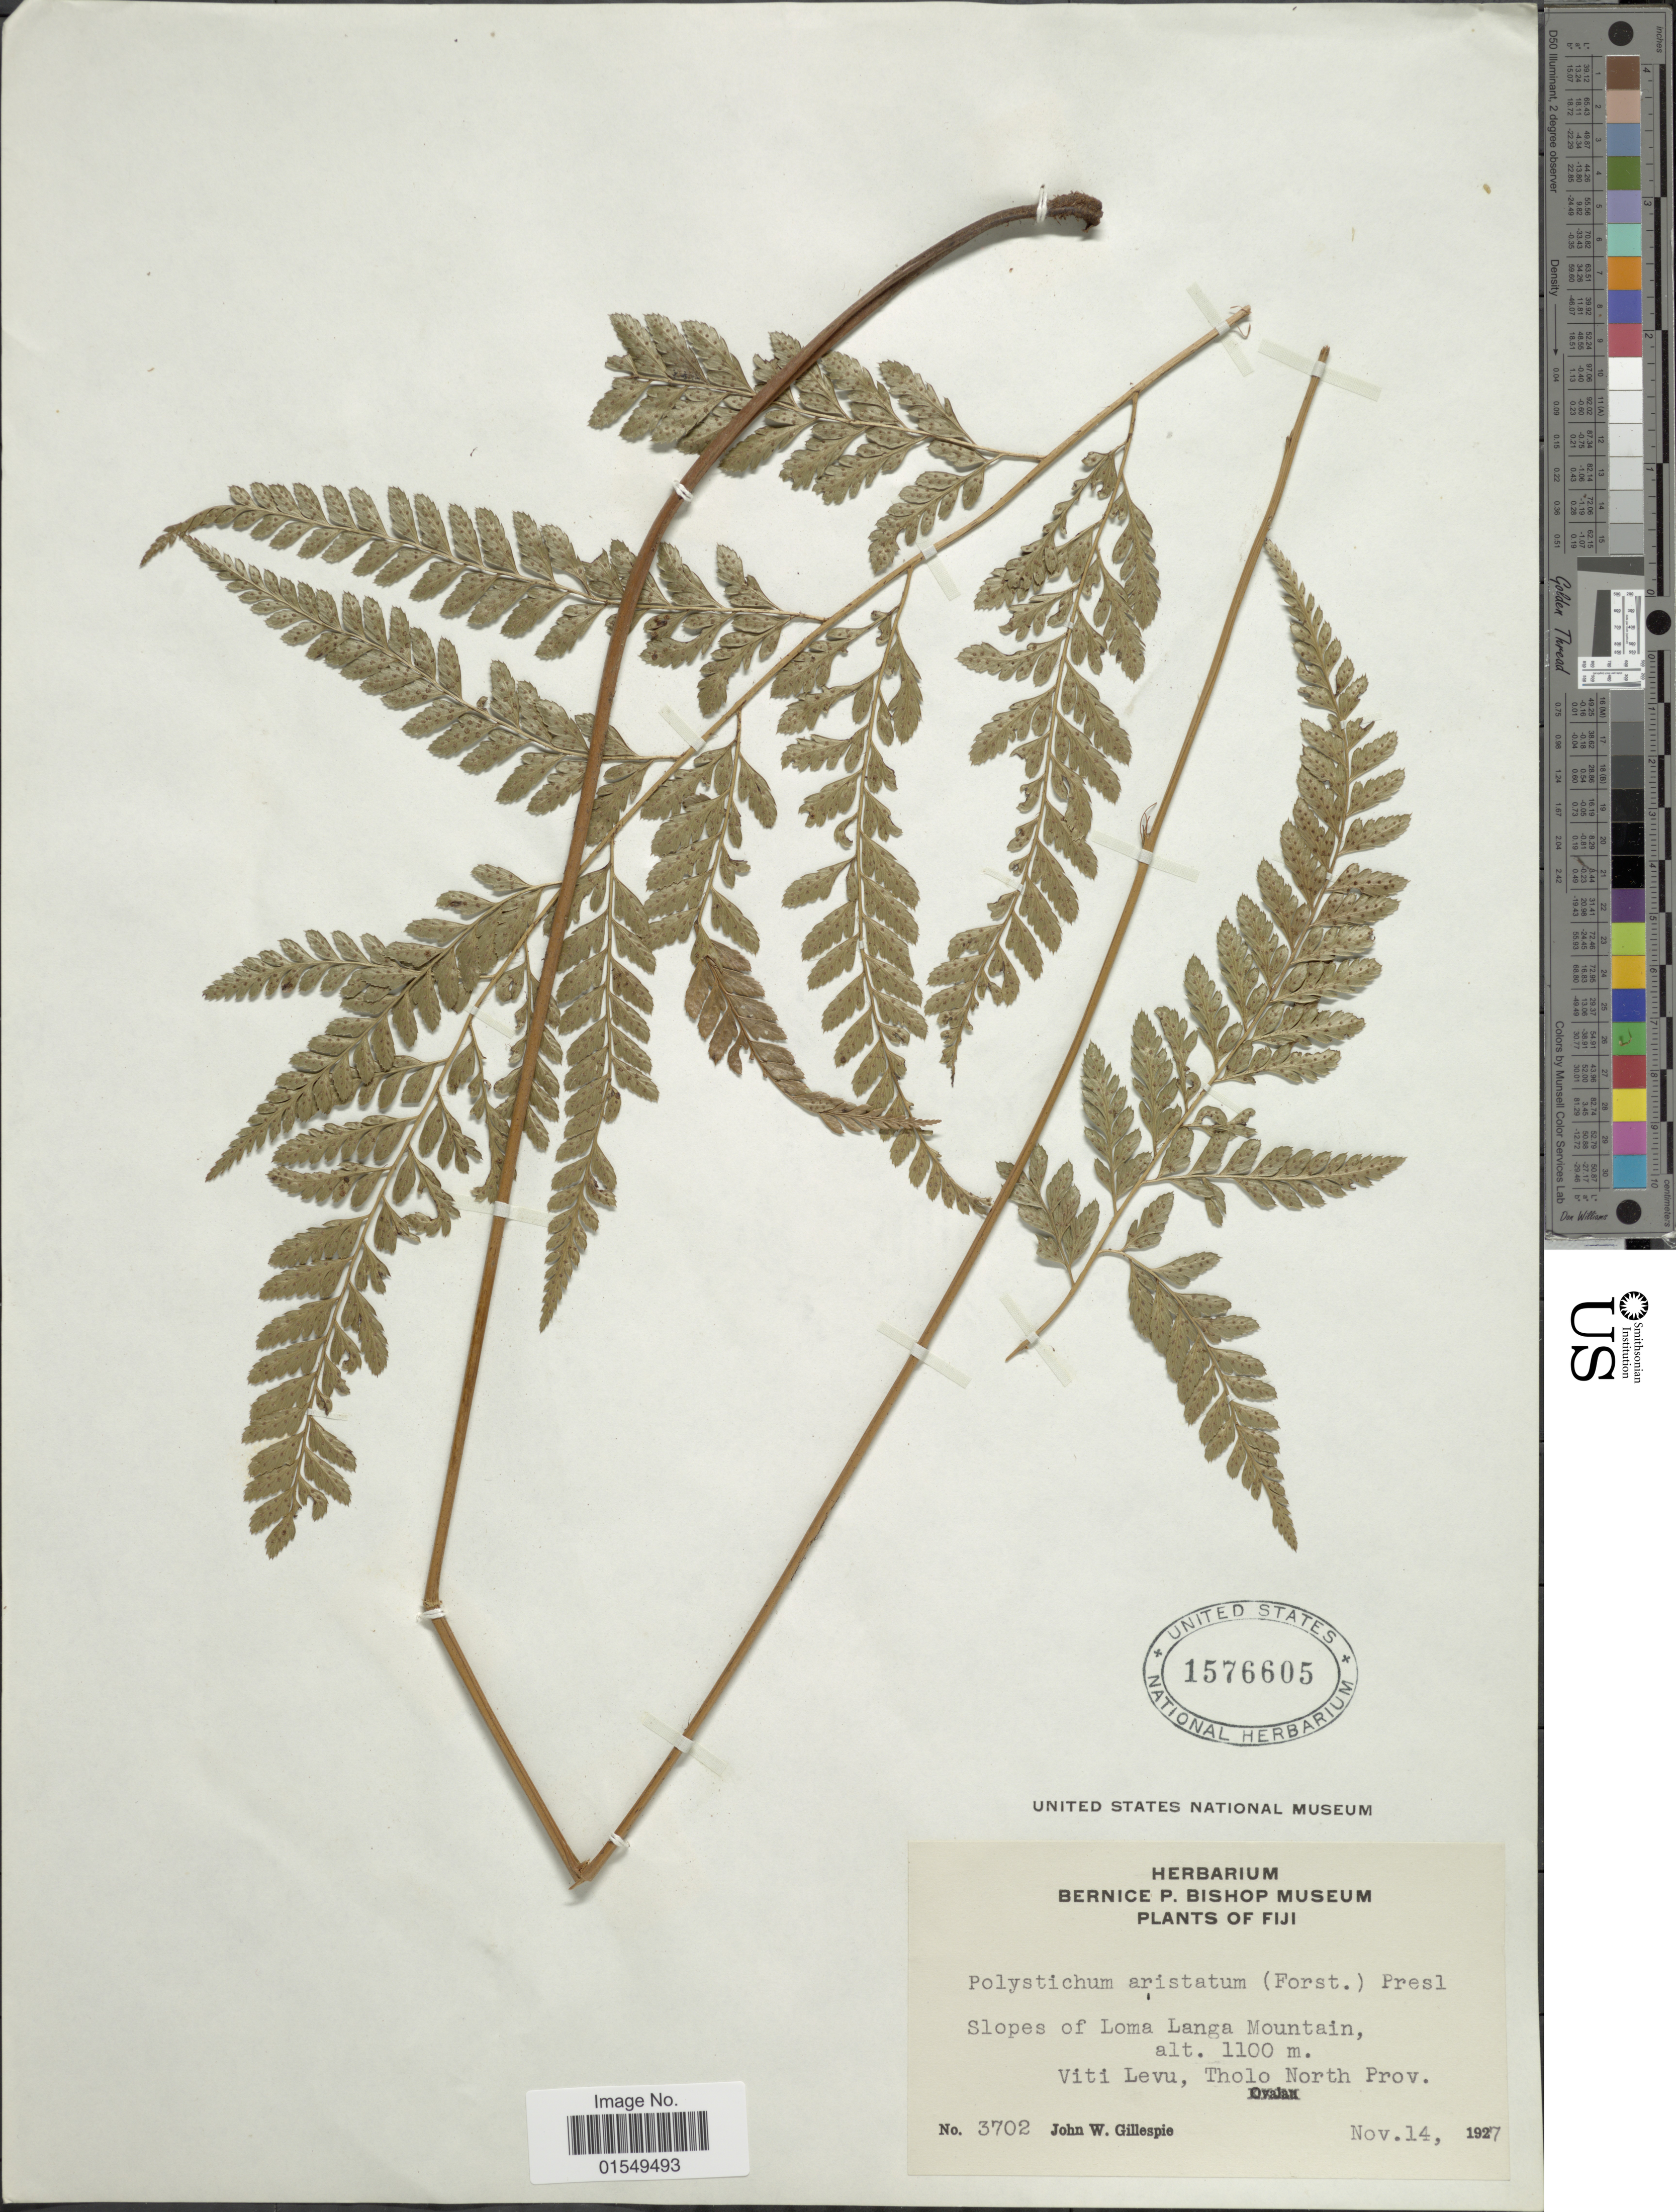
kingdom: Plantae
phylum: Tracheophyta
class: Polypodiopsida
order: Polypodiales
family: Dryopteridaceae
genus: Arachniodes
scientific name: Arachniodes aristata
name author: (G. Forst.) Tindale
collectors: J. W. Gillespie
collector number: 3702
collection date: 1927-11-14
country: Fiji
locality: Slopes of Loma Langa Mountain, Viti Levu, Tholo North Prov.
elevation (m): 1100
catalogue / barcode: US 1576605